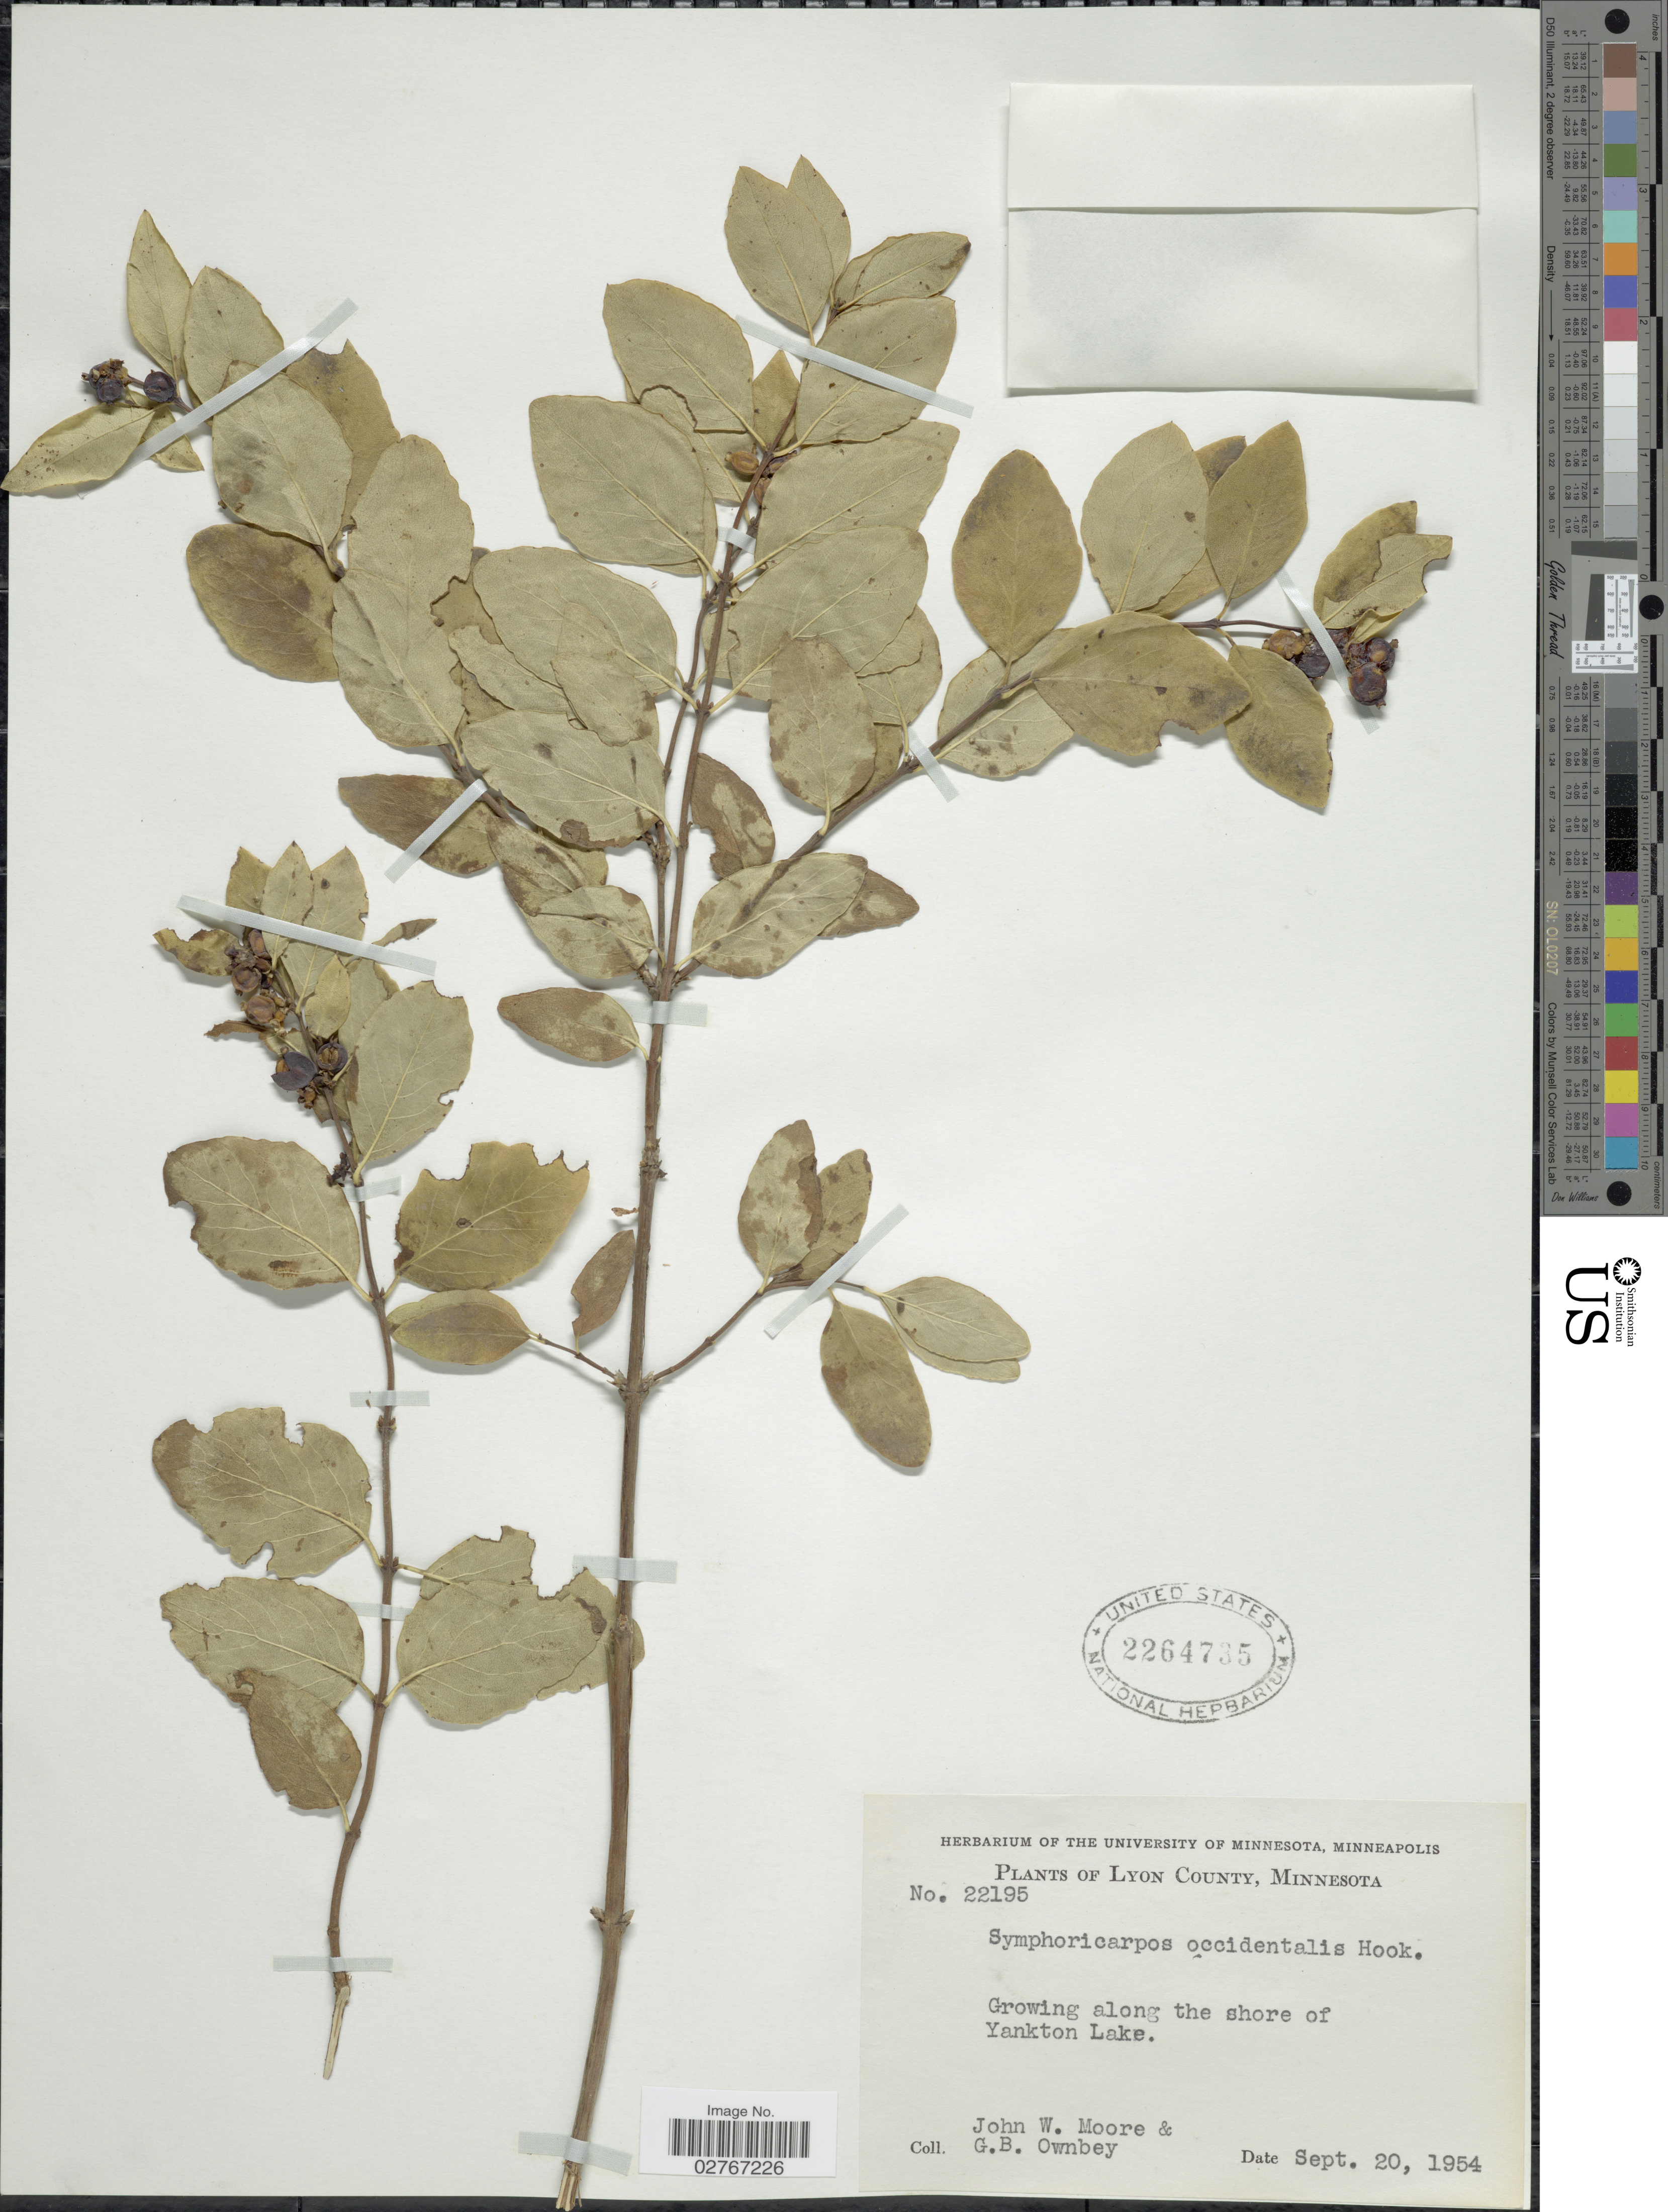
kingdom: Plantae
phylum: Tracheophyta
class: Magnoliopsida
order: Dipsacales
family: Caprifoliaceae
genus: Symphoricarpos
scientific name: Symphoricarpos occidentalis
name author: (R. Br.) Hook.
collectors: J. Moore & G. B. Ownbey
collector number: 22195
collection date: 1954-09-20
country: United States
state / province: Minnesota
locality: Lyon County, Growing along the shore of Yankton Lake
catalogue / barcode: US 2264735